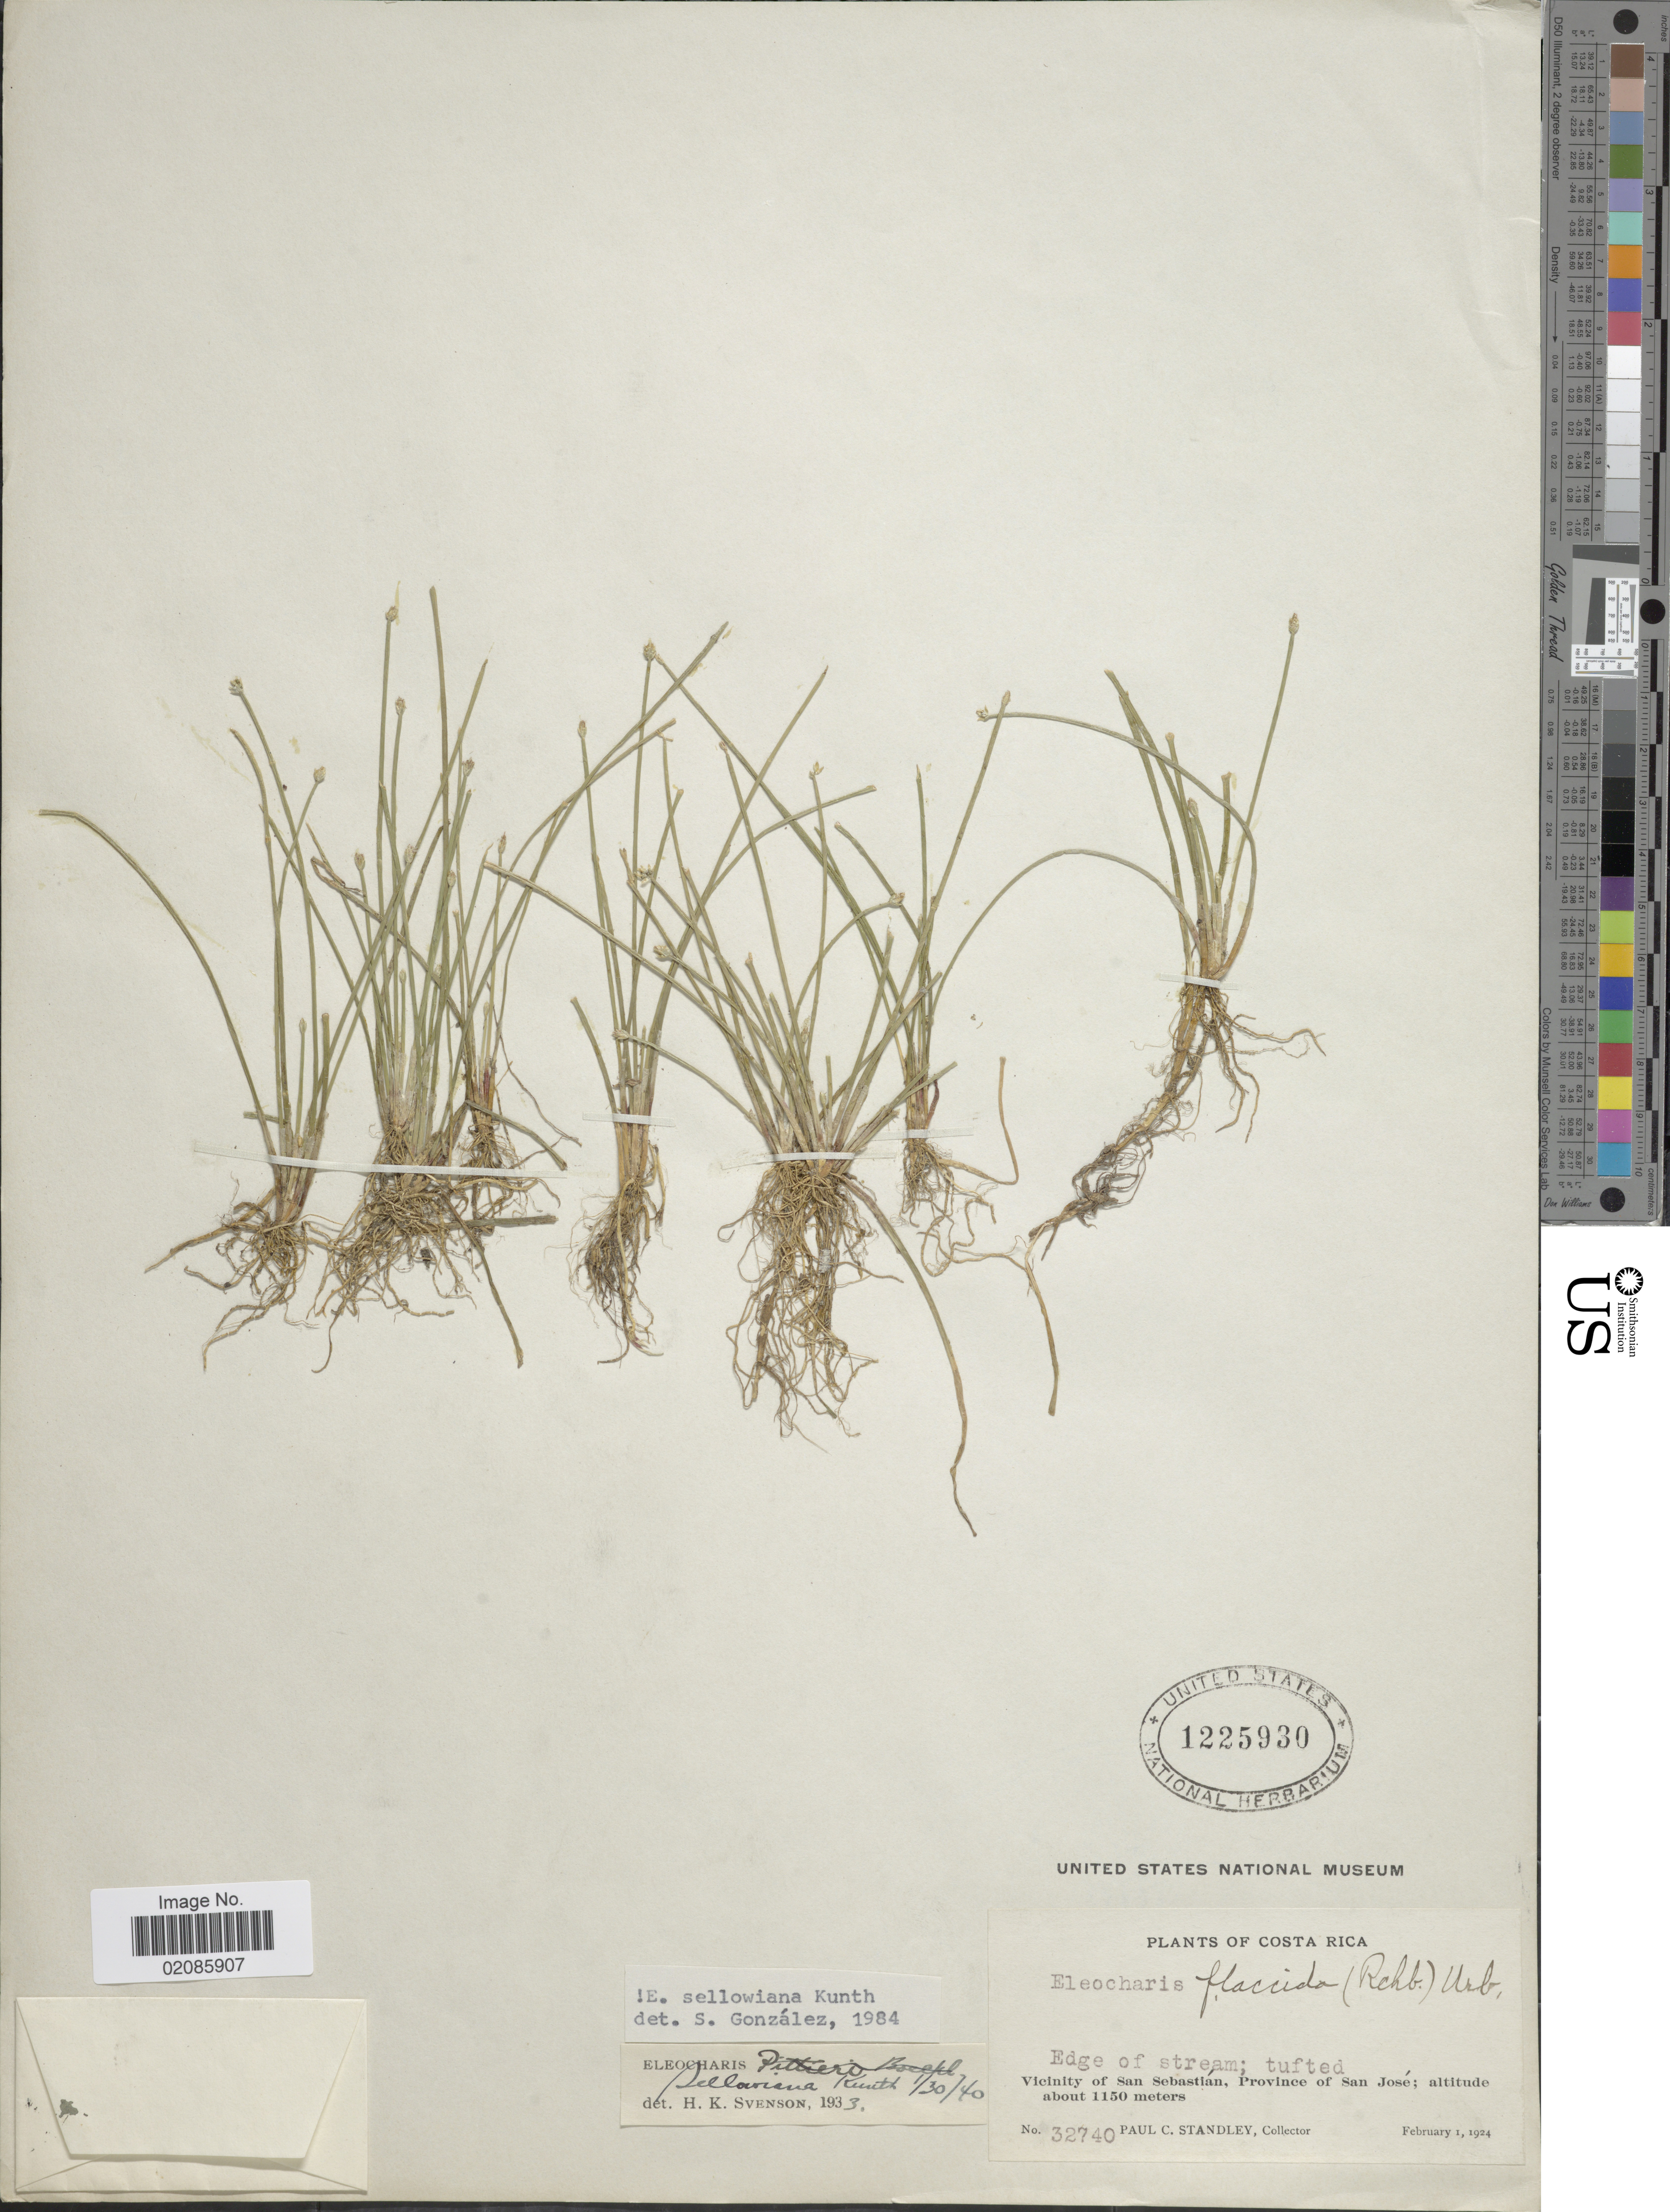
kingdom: Plantae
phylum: Tracheophyta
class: Liliopsida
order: Poales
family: Cyperaceae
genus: Eleocharis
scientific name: Eleocharis sellowiana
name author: Kunth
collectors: P. C. Standley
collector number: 32740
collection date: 1924-02-01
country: Costa Rica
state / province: San José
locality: Vicinity of San Sebastián, Province of San José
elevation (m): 1150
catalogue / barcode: US 1225930